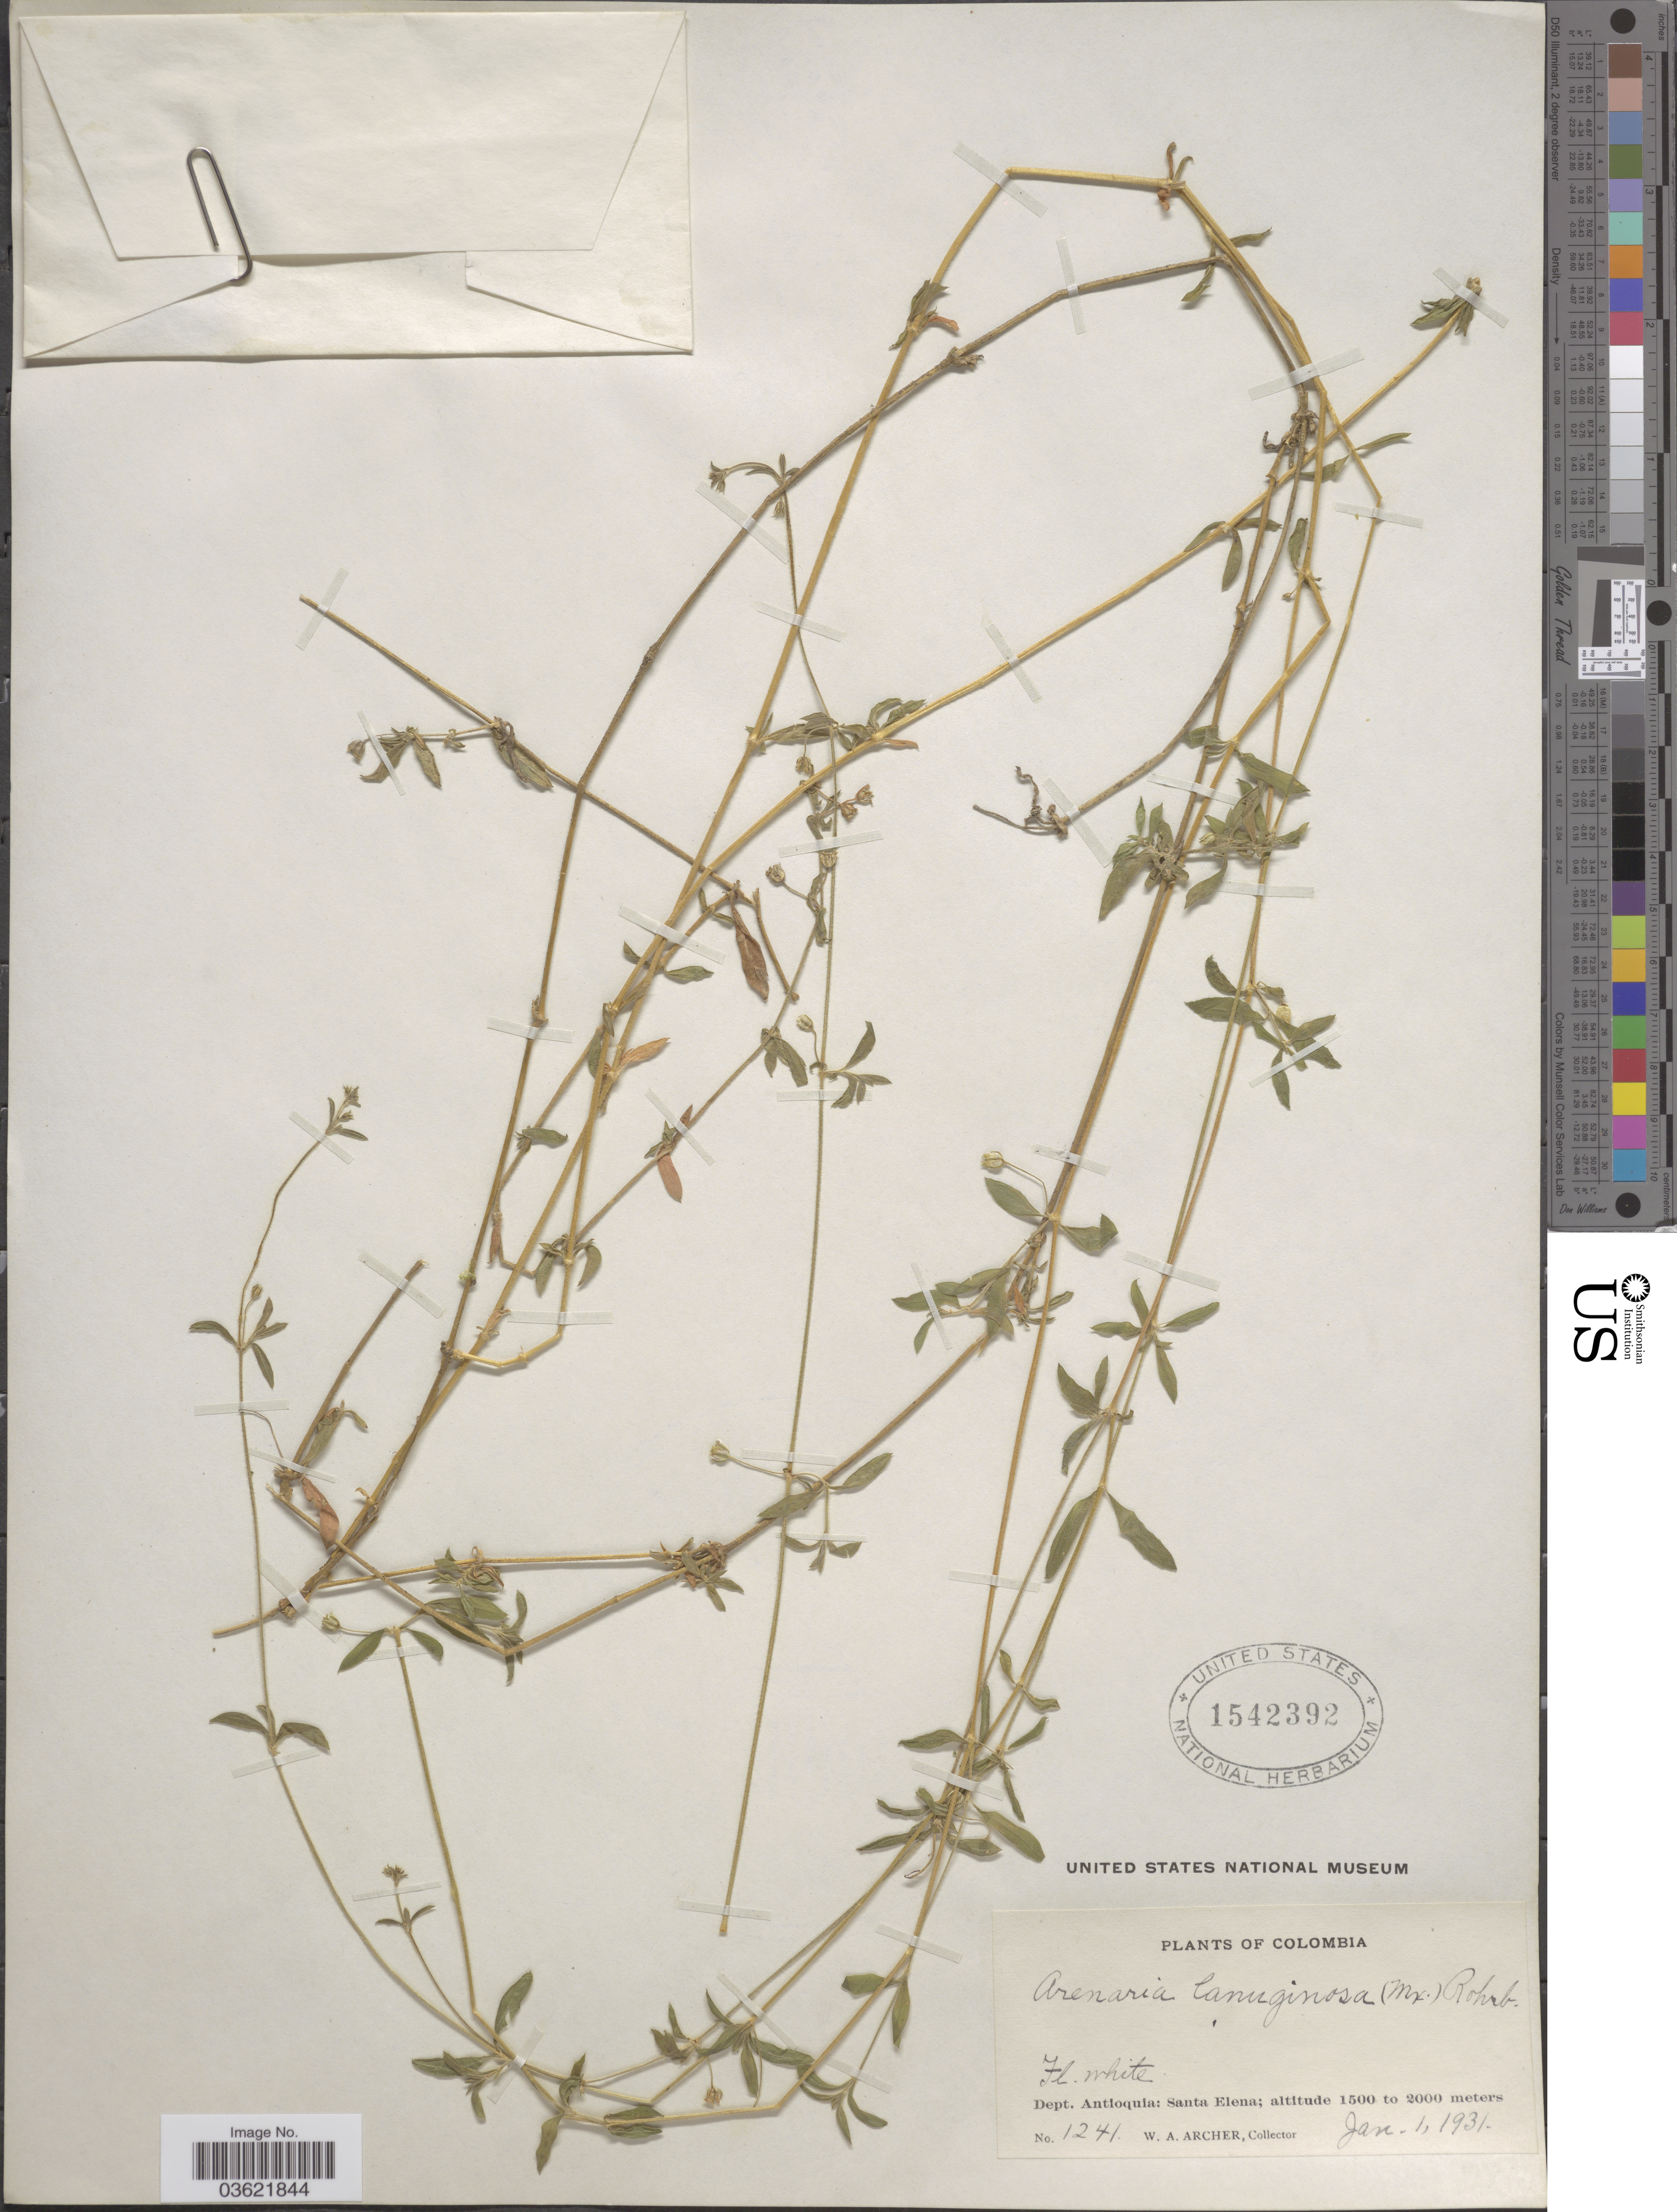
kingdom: Plantae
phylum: Tracheophyta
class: Magnoliopsida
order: Caryophyllales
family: Caryophyllaceae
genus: Arenaria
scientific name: Arenaria lanuginosa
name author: (Michx.) Rohrb.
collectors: W. Archer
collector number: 1241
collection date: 1931-01-01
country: Colombia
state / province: Antioquia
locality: Dept. Antioquia: Santa Elena.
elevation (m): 1500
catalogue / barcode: US 1542392